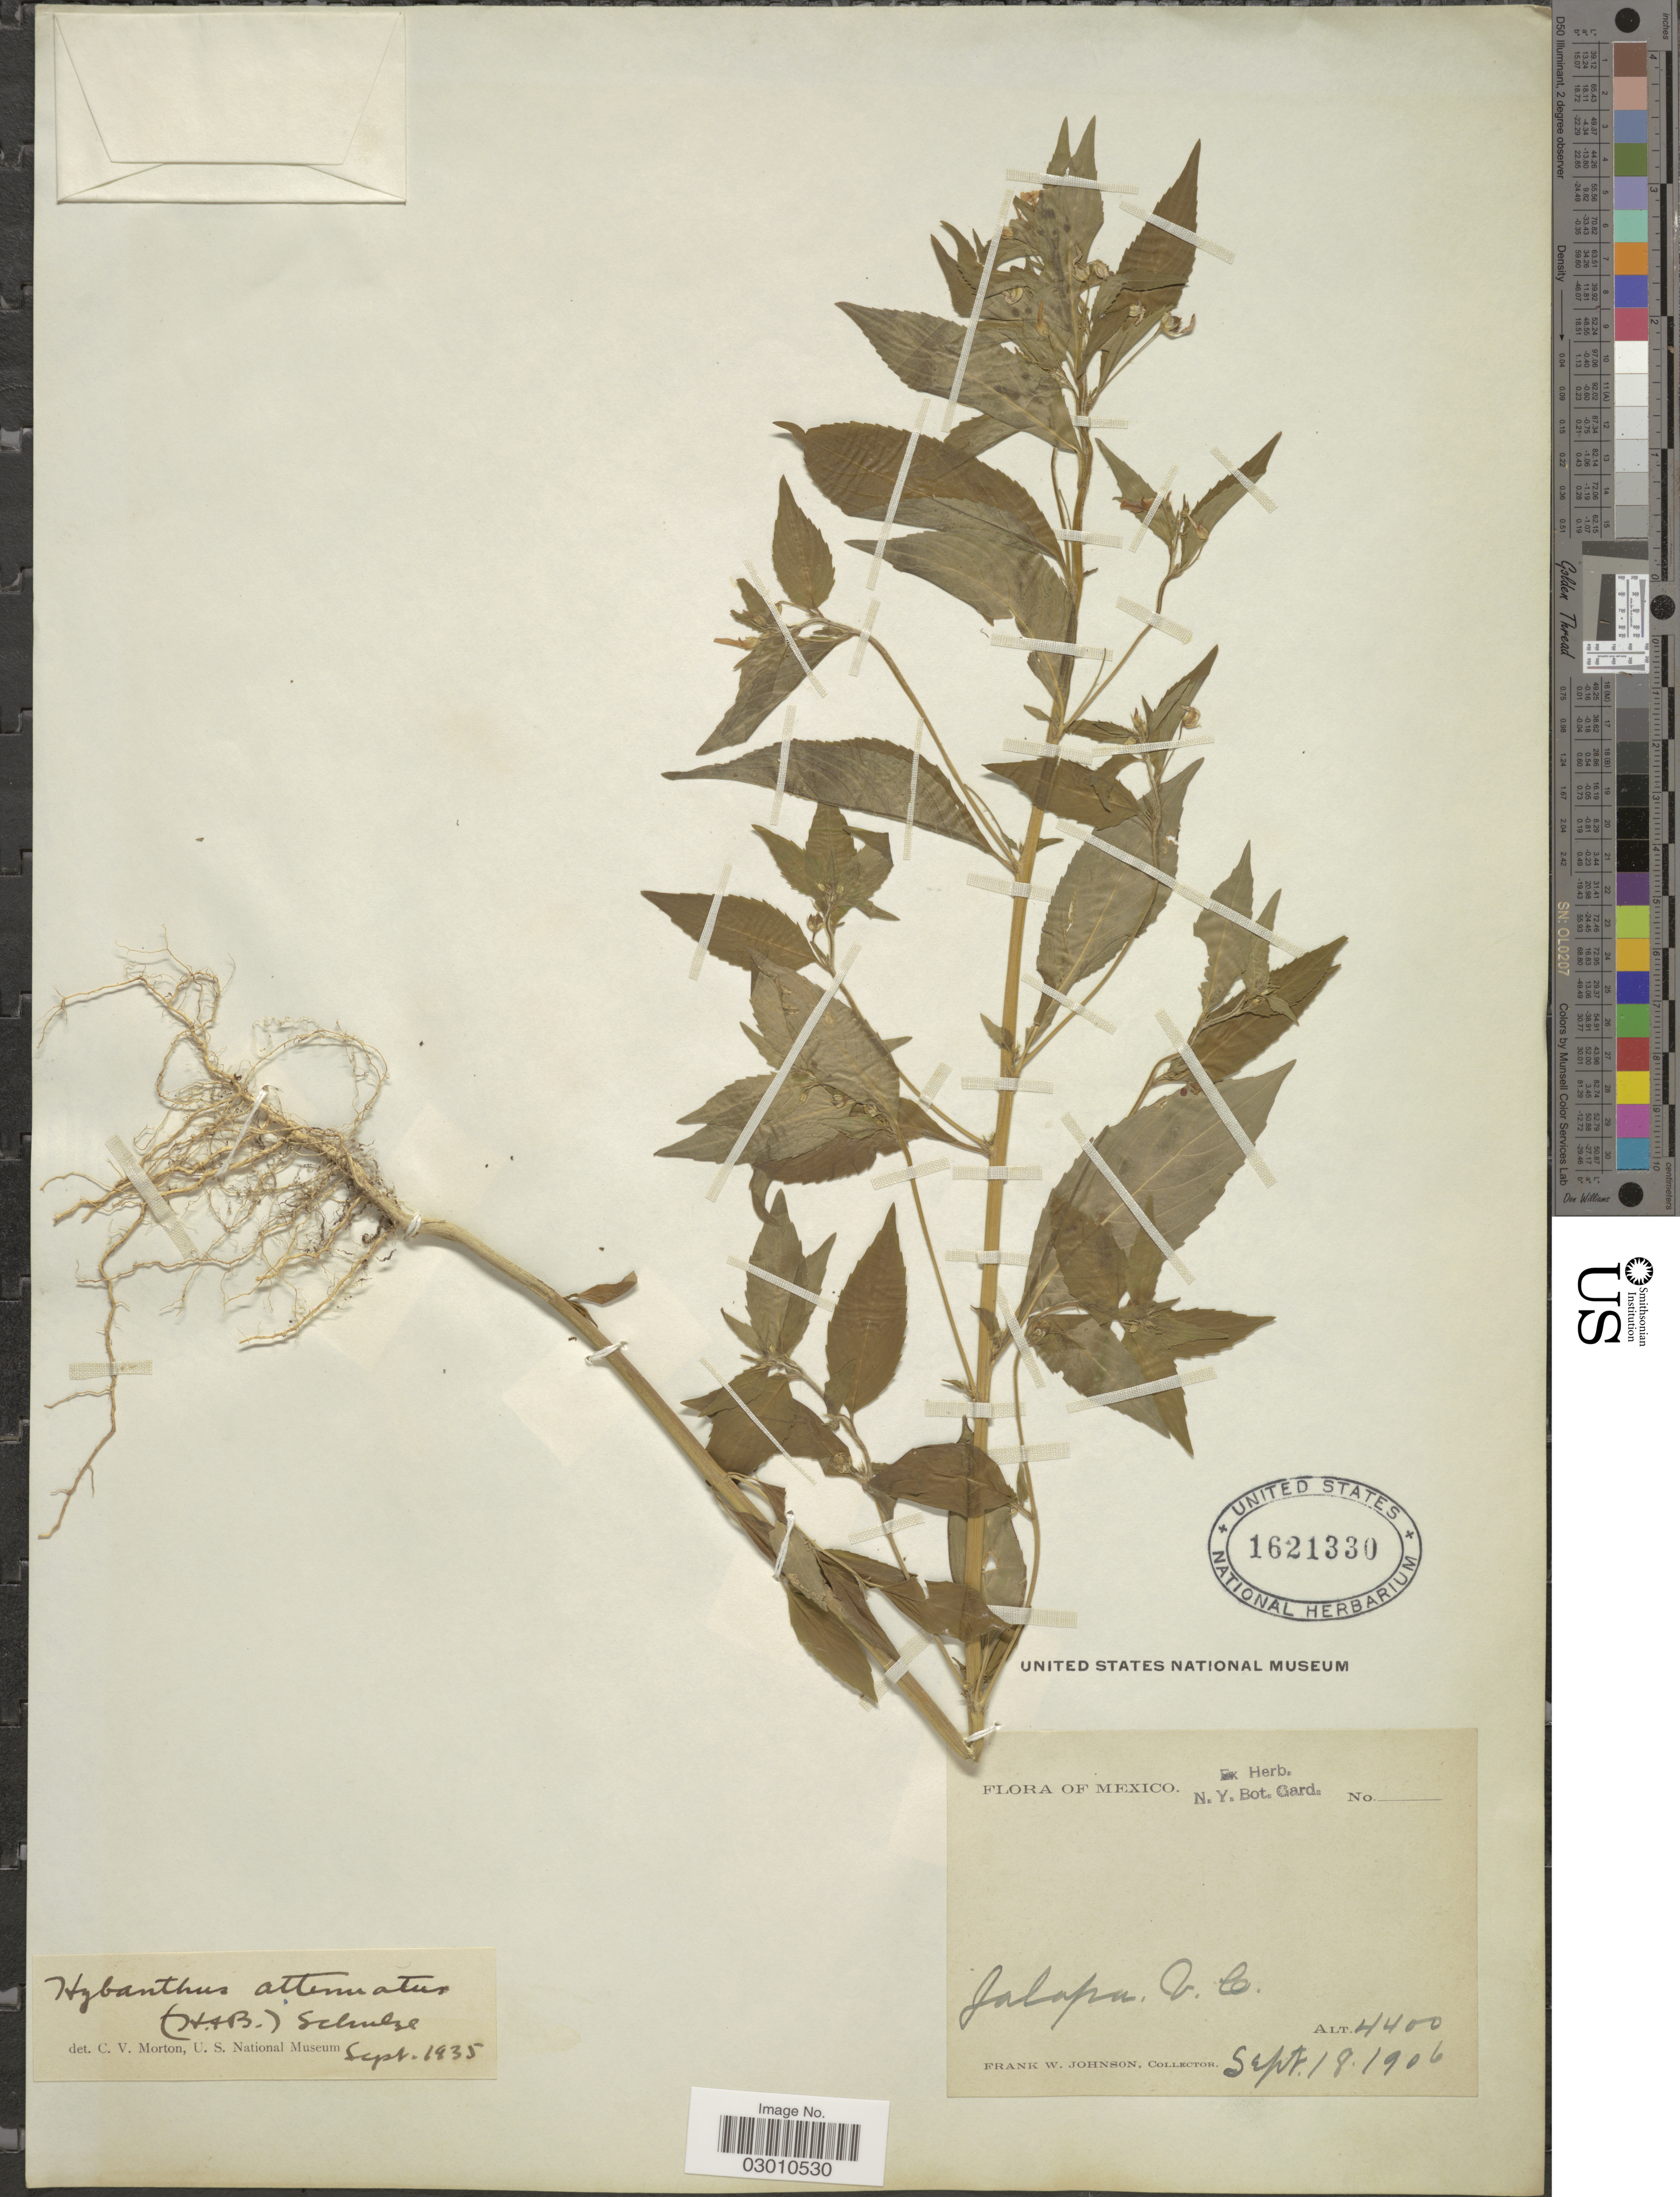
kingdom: Plantae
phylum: Tracheophyta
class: Magnoliopsida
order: Malpighiales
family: Violaceae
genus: Pombalia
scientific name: Pombalia attenuata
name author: (Humb. & Bonpl. ex Willd.) Paula-Souza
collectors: F. W. Johnson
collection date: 1906-09-18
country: Mexico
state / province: Veracruz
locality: Jalapa, V. C.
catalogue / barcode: US 1621330